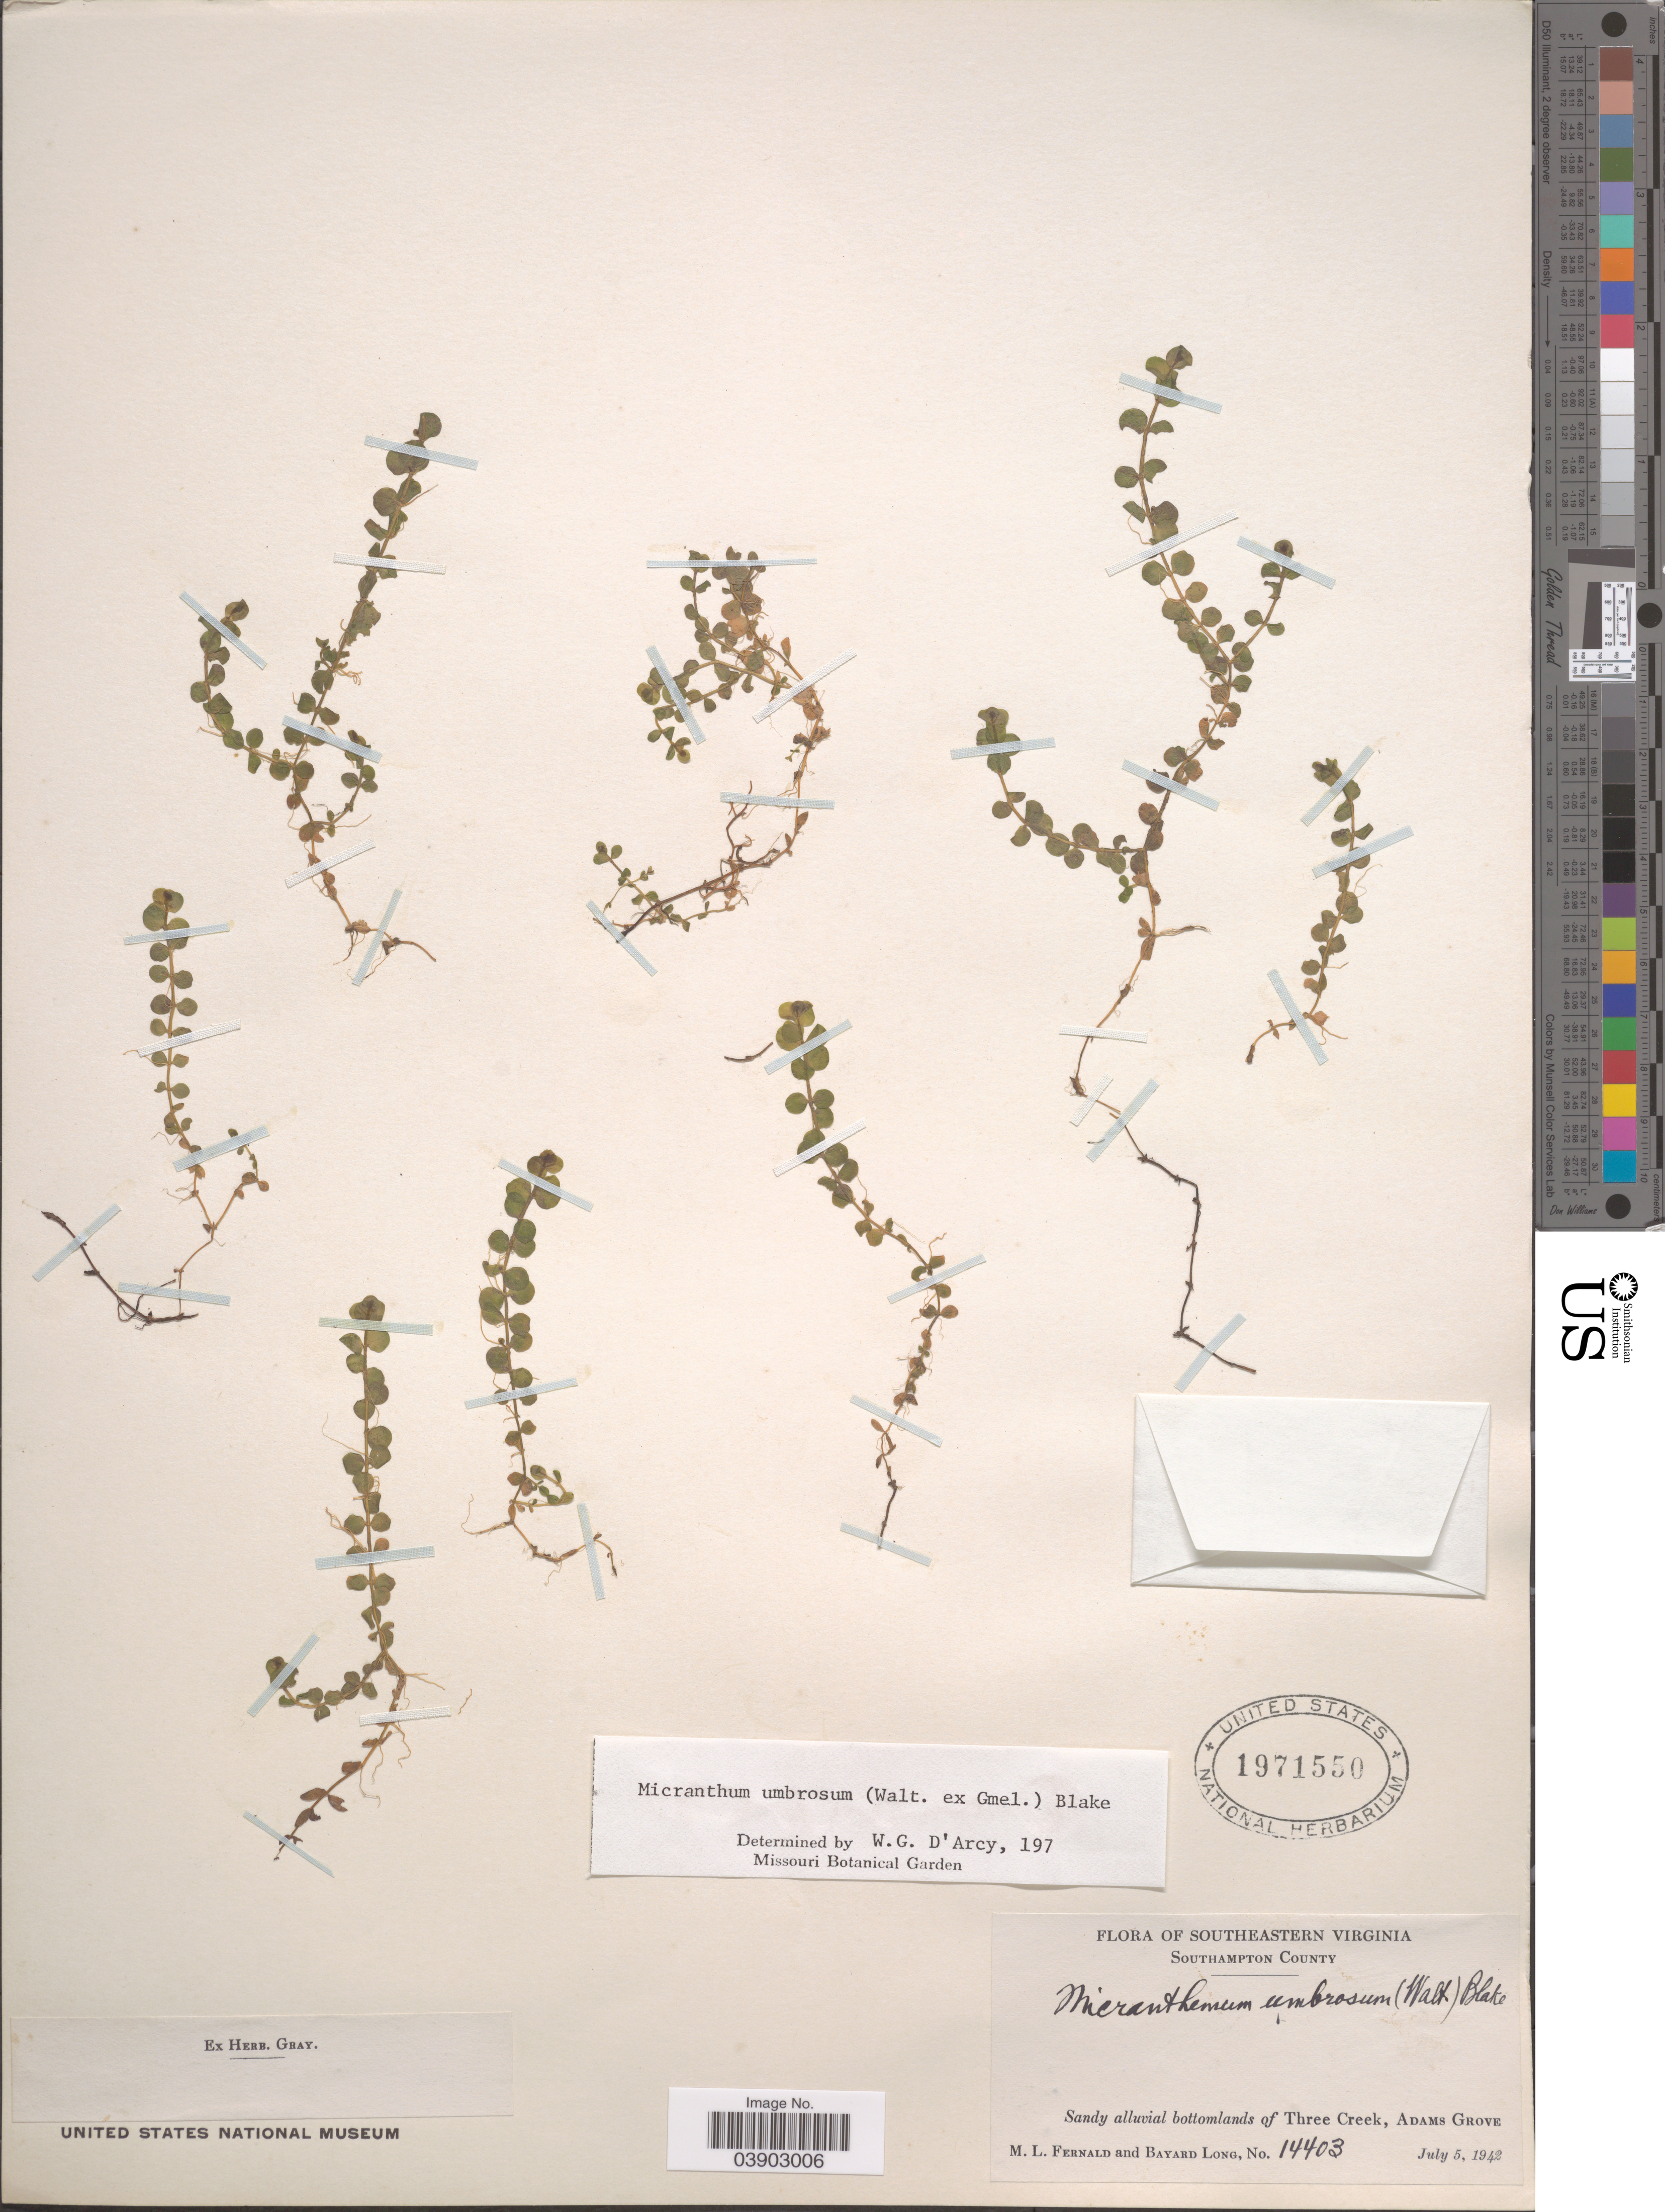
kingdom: Plantae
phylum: Tracheophyta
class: Magnoliopsida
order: Lamiales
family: Linderniaceae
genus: Micranthemum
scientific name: Micranthemum umbrosum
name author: (J.F. Gmel.) S.F. Blake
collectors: M. L. Fernald & B. Long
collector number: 14403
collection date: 1942-07-05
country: United States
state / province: Virginia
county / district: Southampton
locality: Southeastern Virginia. Southampton County. Three Creek, Adams Grove.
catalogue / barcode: US 1971550